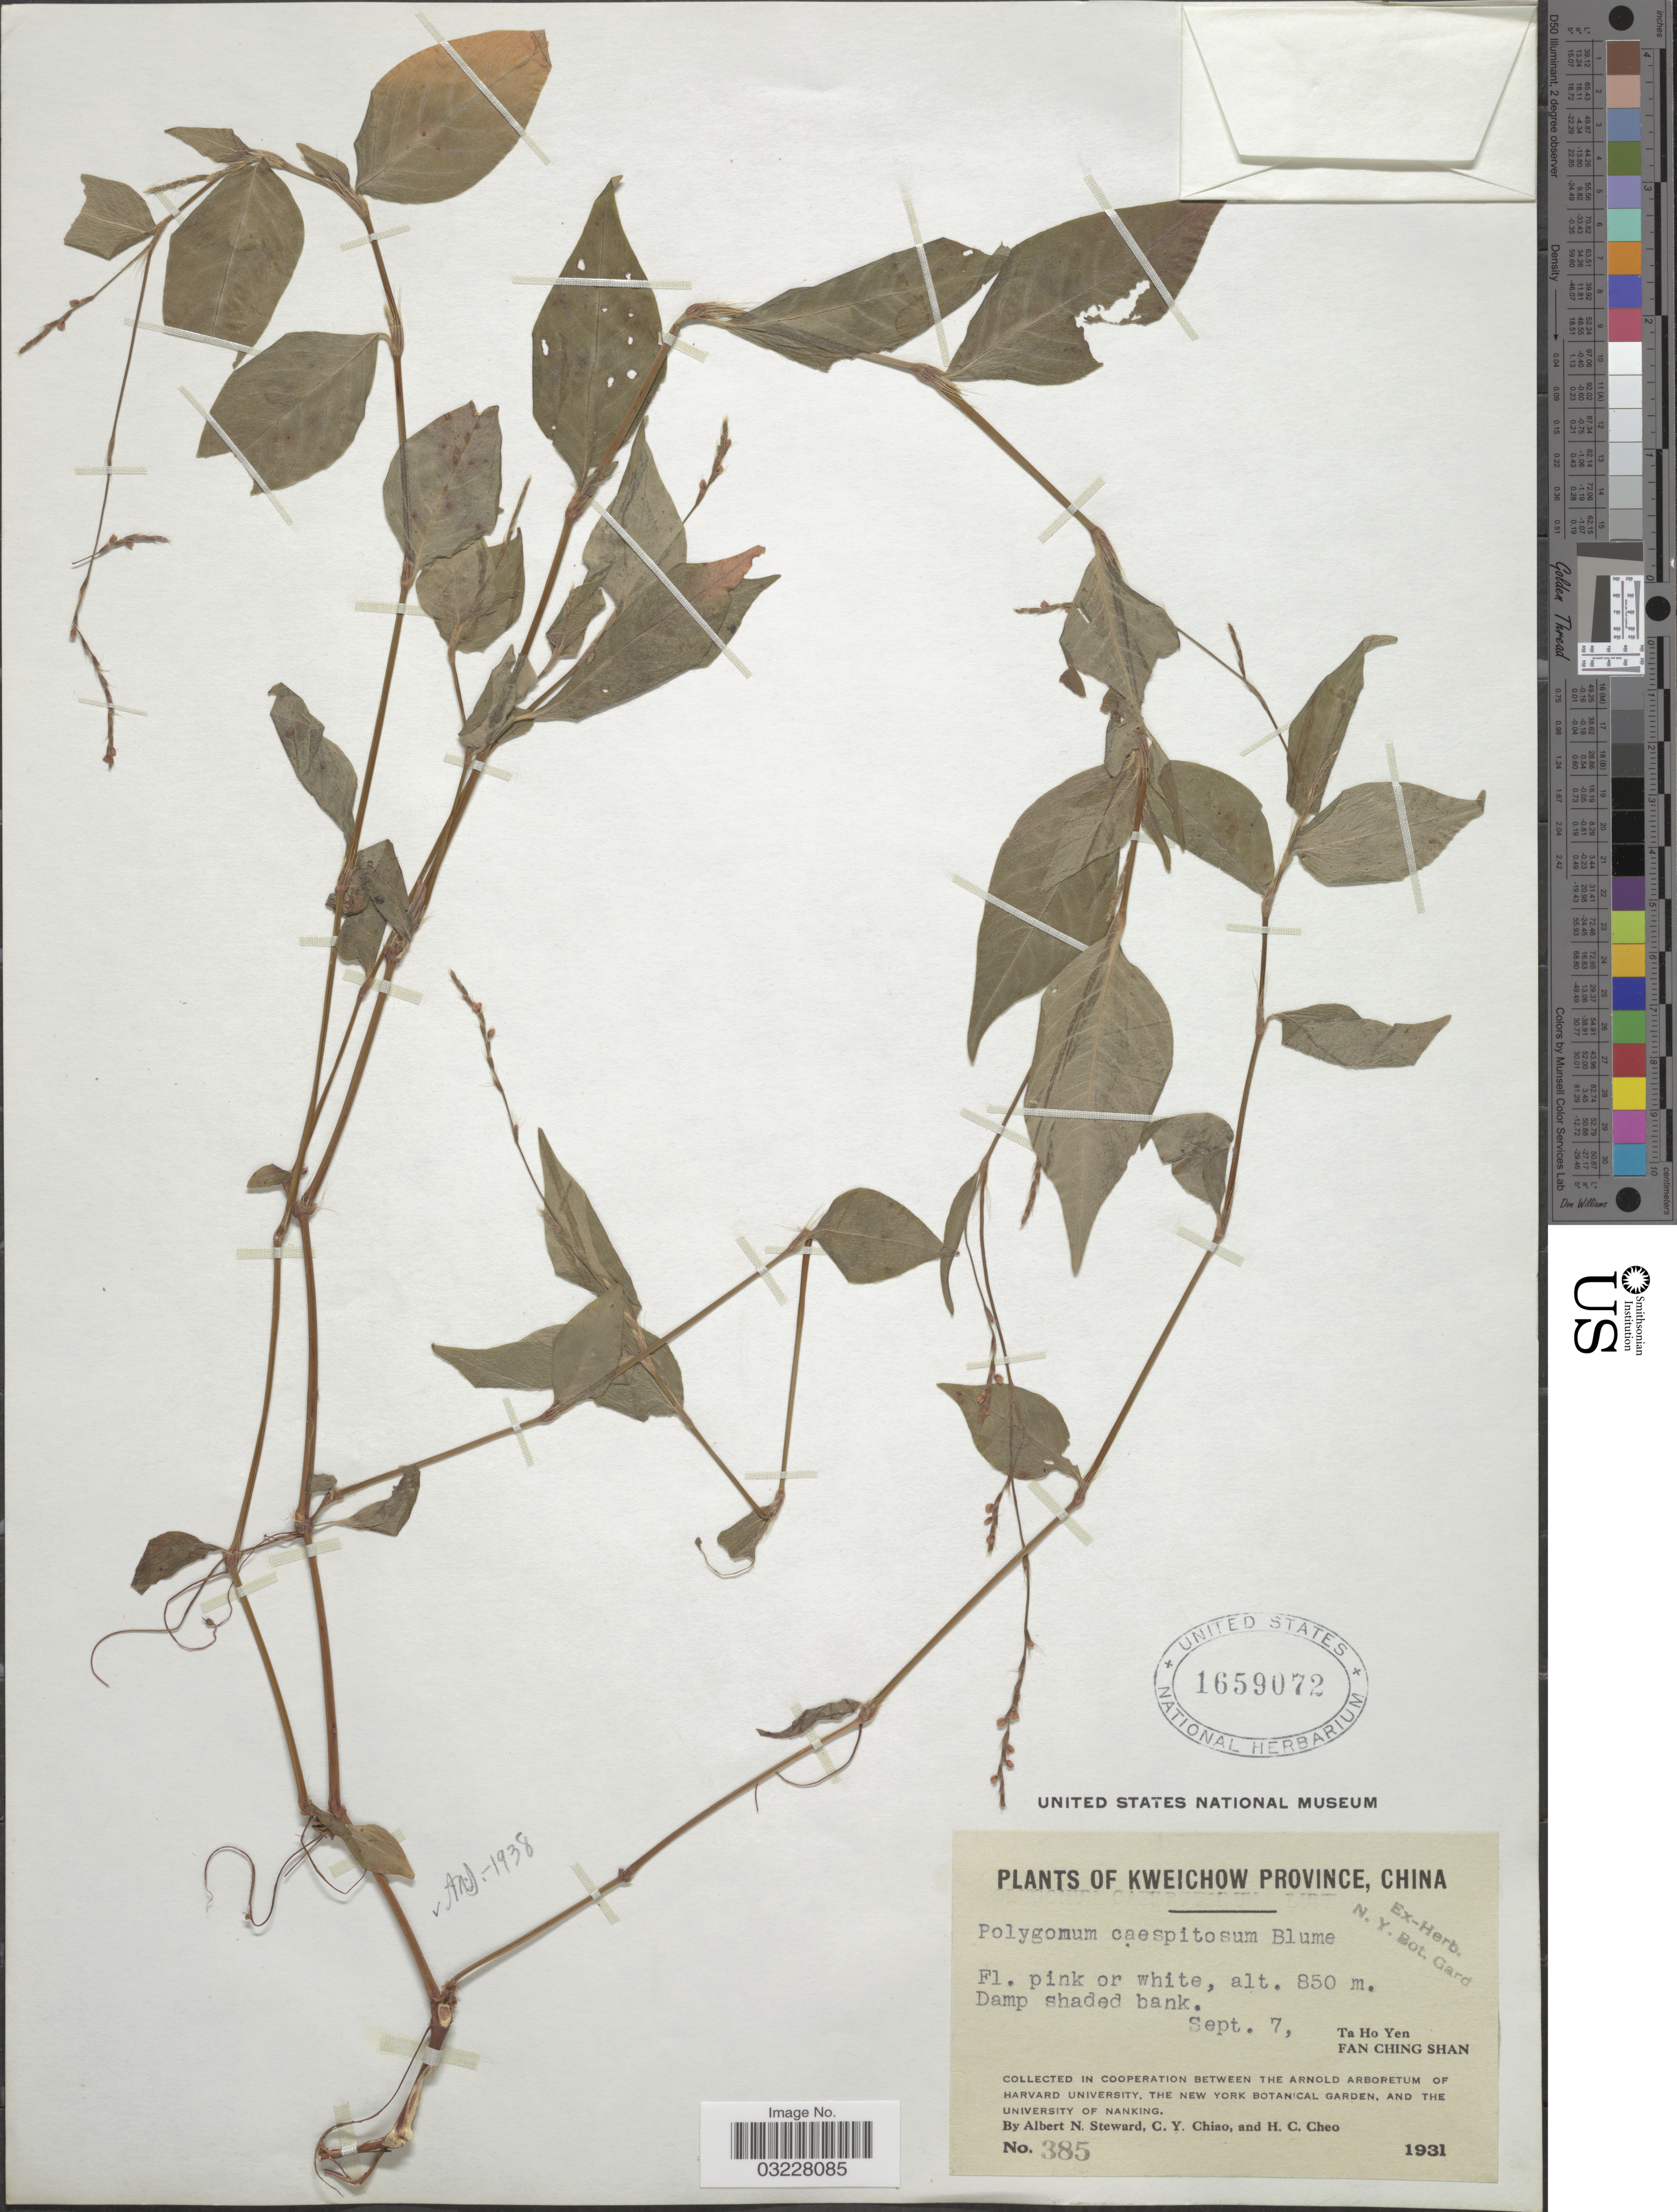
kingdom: Plantae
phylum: Tracheophyta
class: Magnoliopsida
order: Caryophyllales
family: Polygonaceae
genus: Polygonum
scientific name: Polygonum caespitosum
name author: Blume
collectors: A. N. Steward, C. Y. Chiao & H. Cheo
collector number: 385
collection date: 1931-09-07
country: China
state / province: Guizhou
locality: Kweichow Province. Ta Ho Yen, Fan Ching Shan.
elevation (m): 850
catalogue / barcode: US 1659072